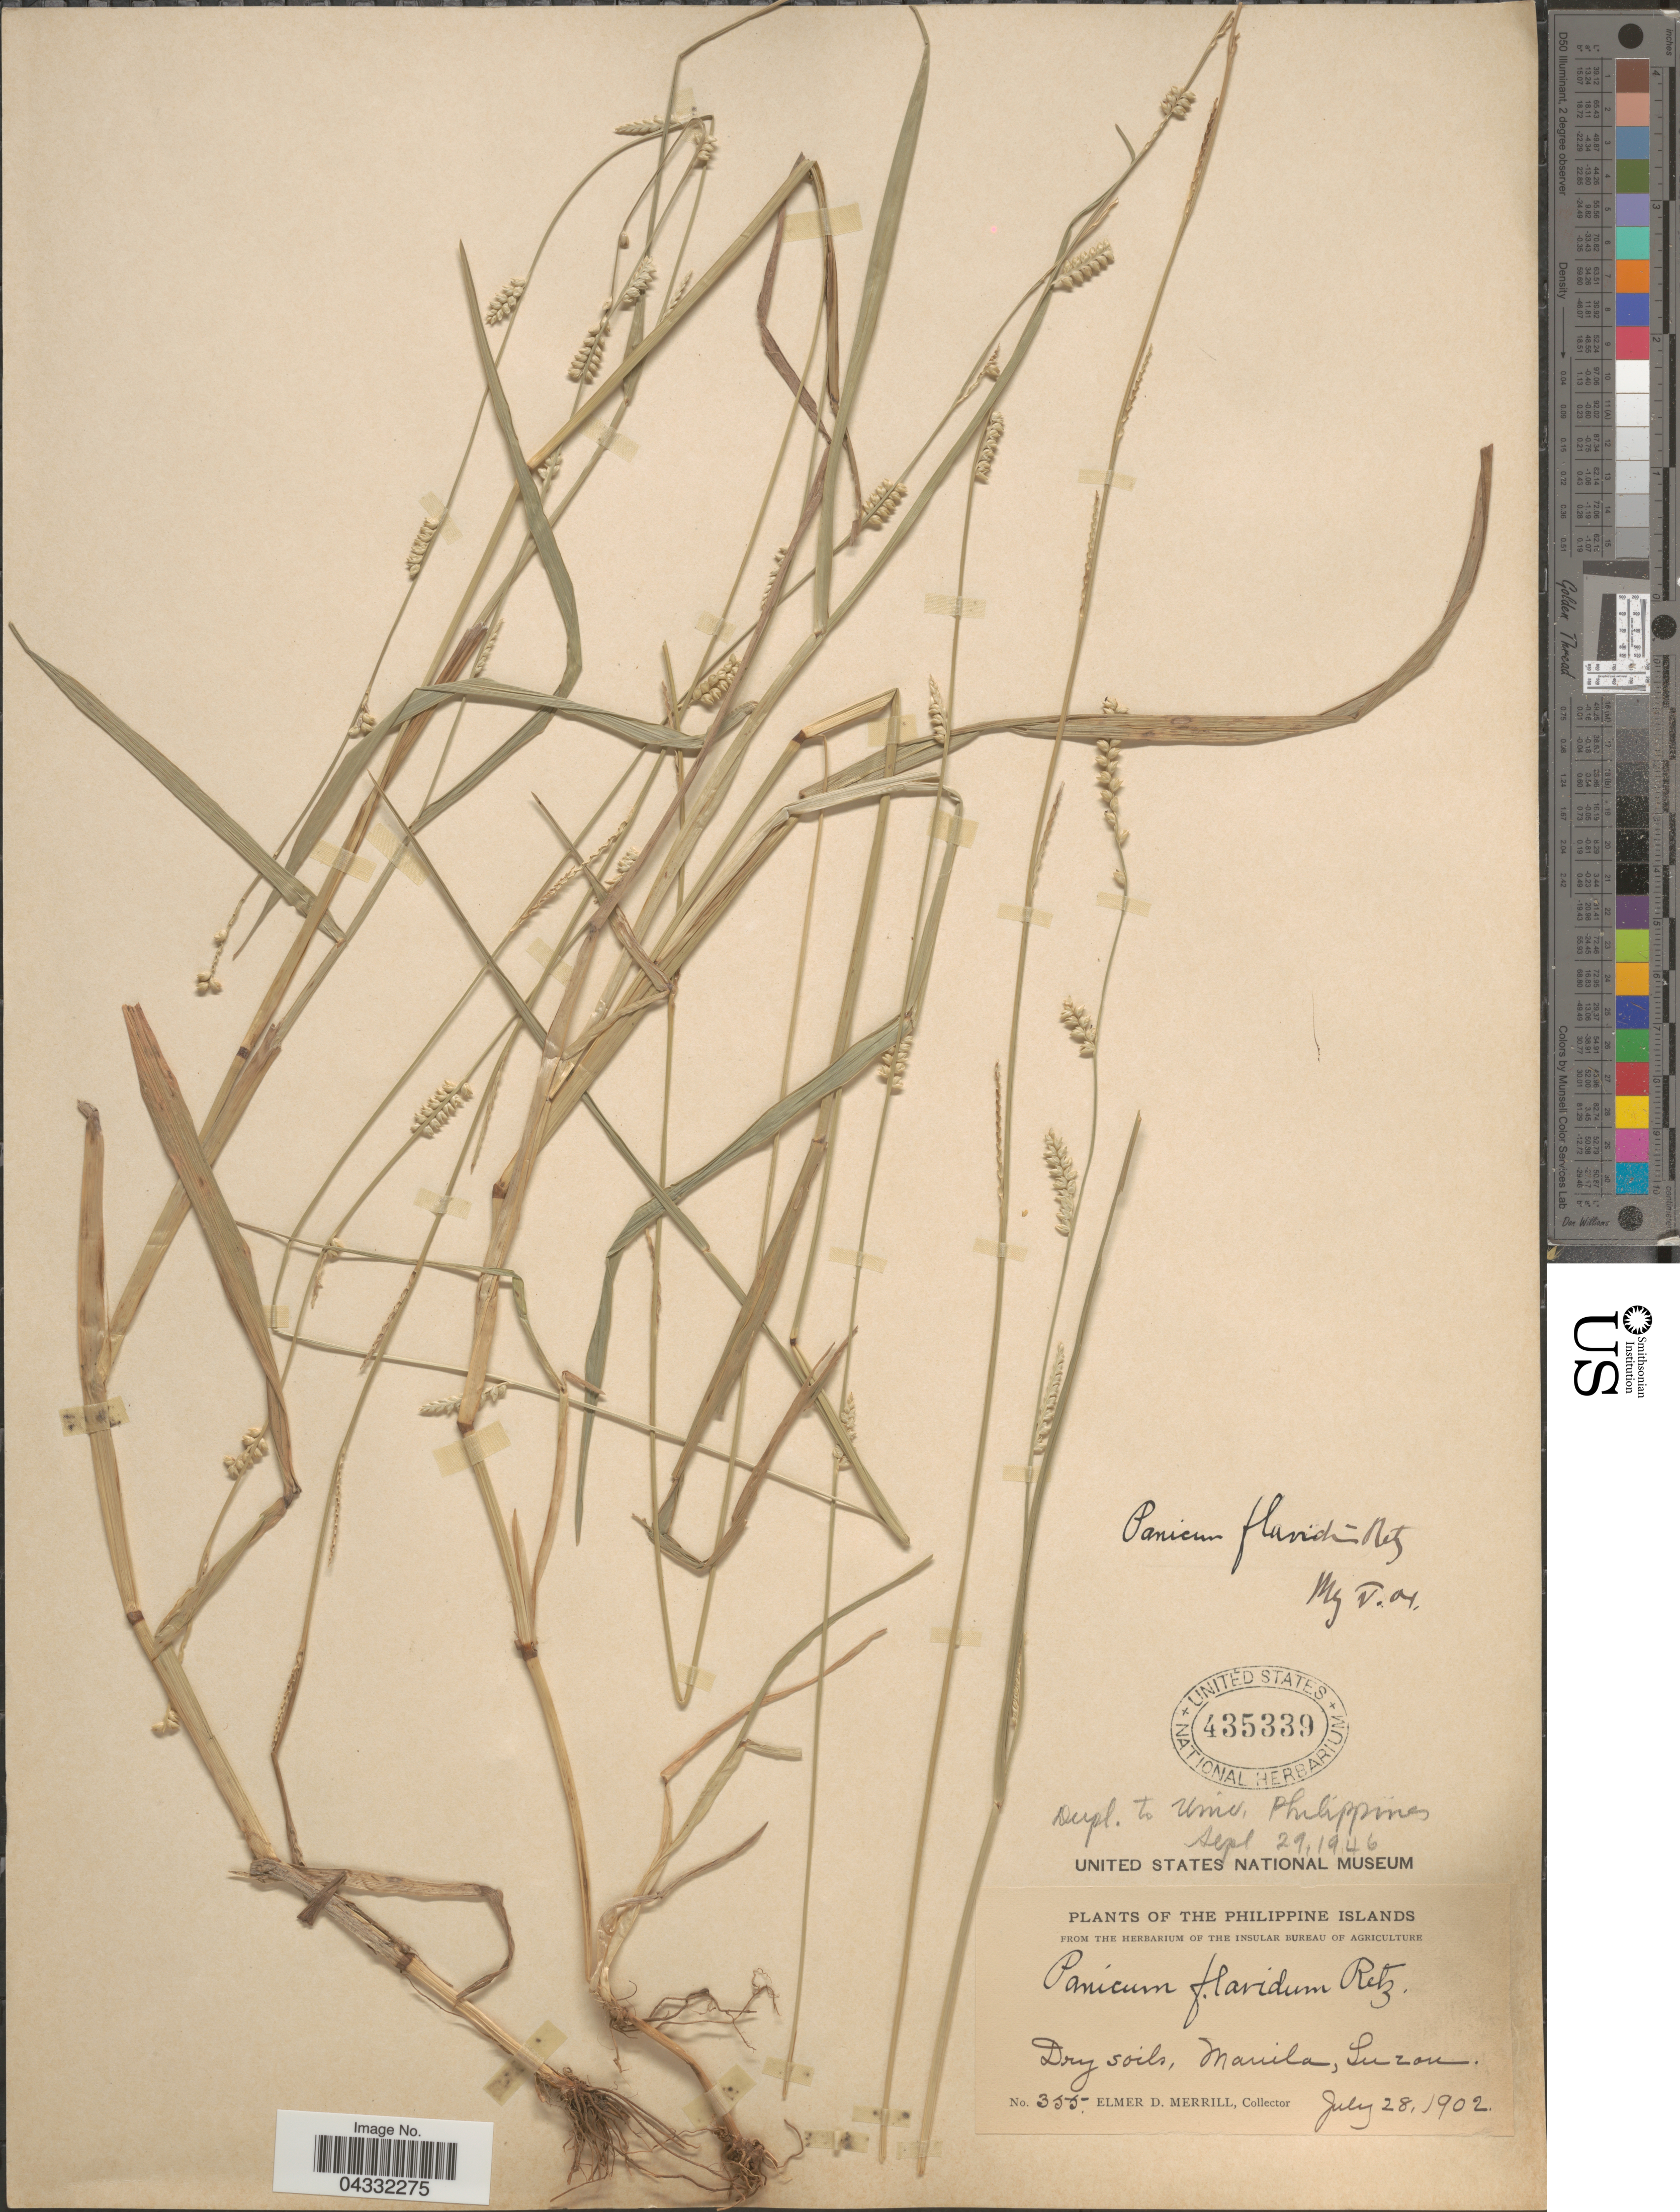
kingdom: Plantae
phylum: Tracheophyta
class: Liliopsida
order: Poales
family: Poaceae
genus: Setaria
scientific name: Setaria flavida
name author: (Retz.) Veldkamp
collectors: E. D. Merrill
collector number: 355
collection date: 1902-07-28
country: Philippines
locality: The Philippine Islands. Dry soils, Manila, Luzon.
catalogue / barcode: US 435339